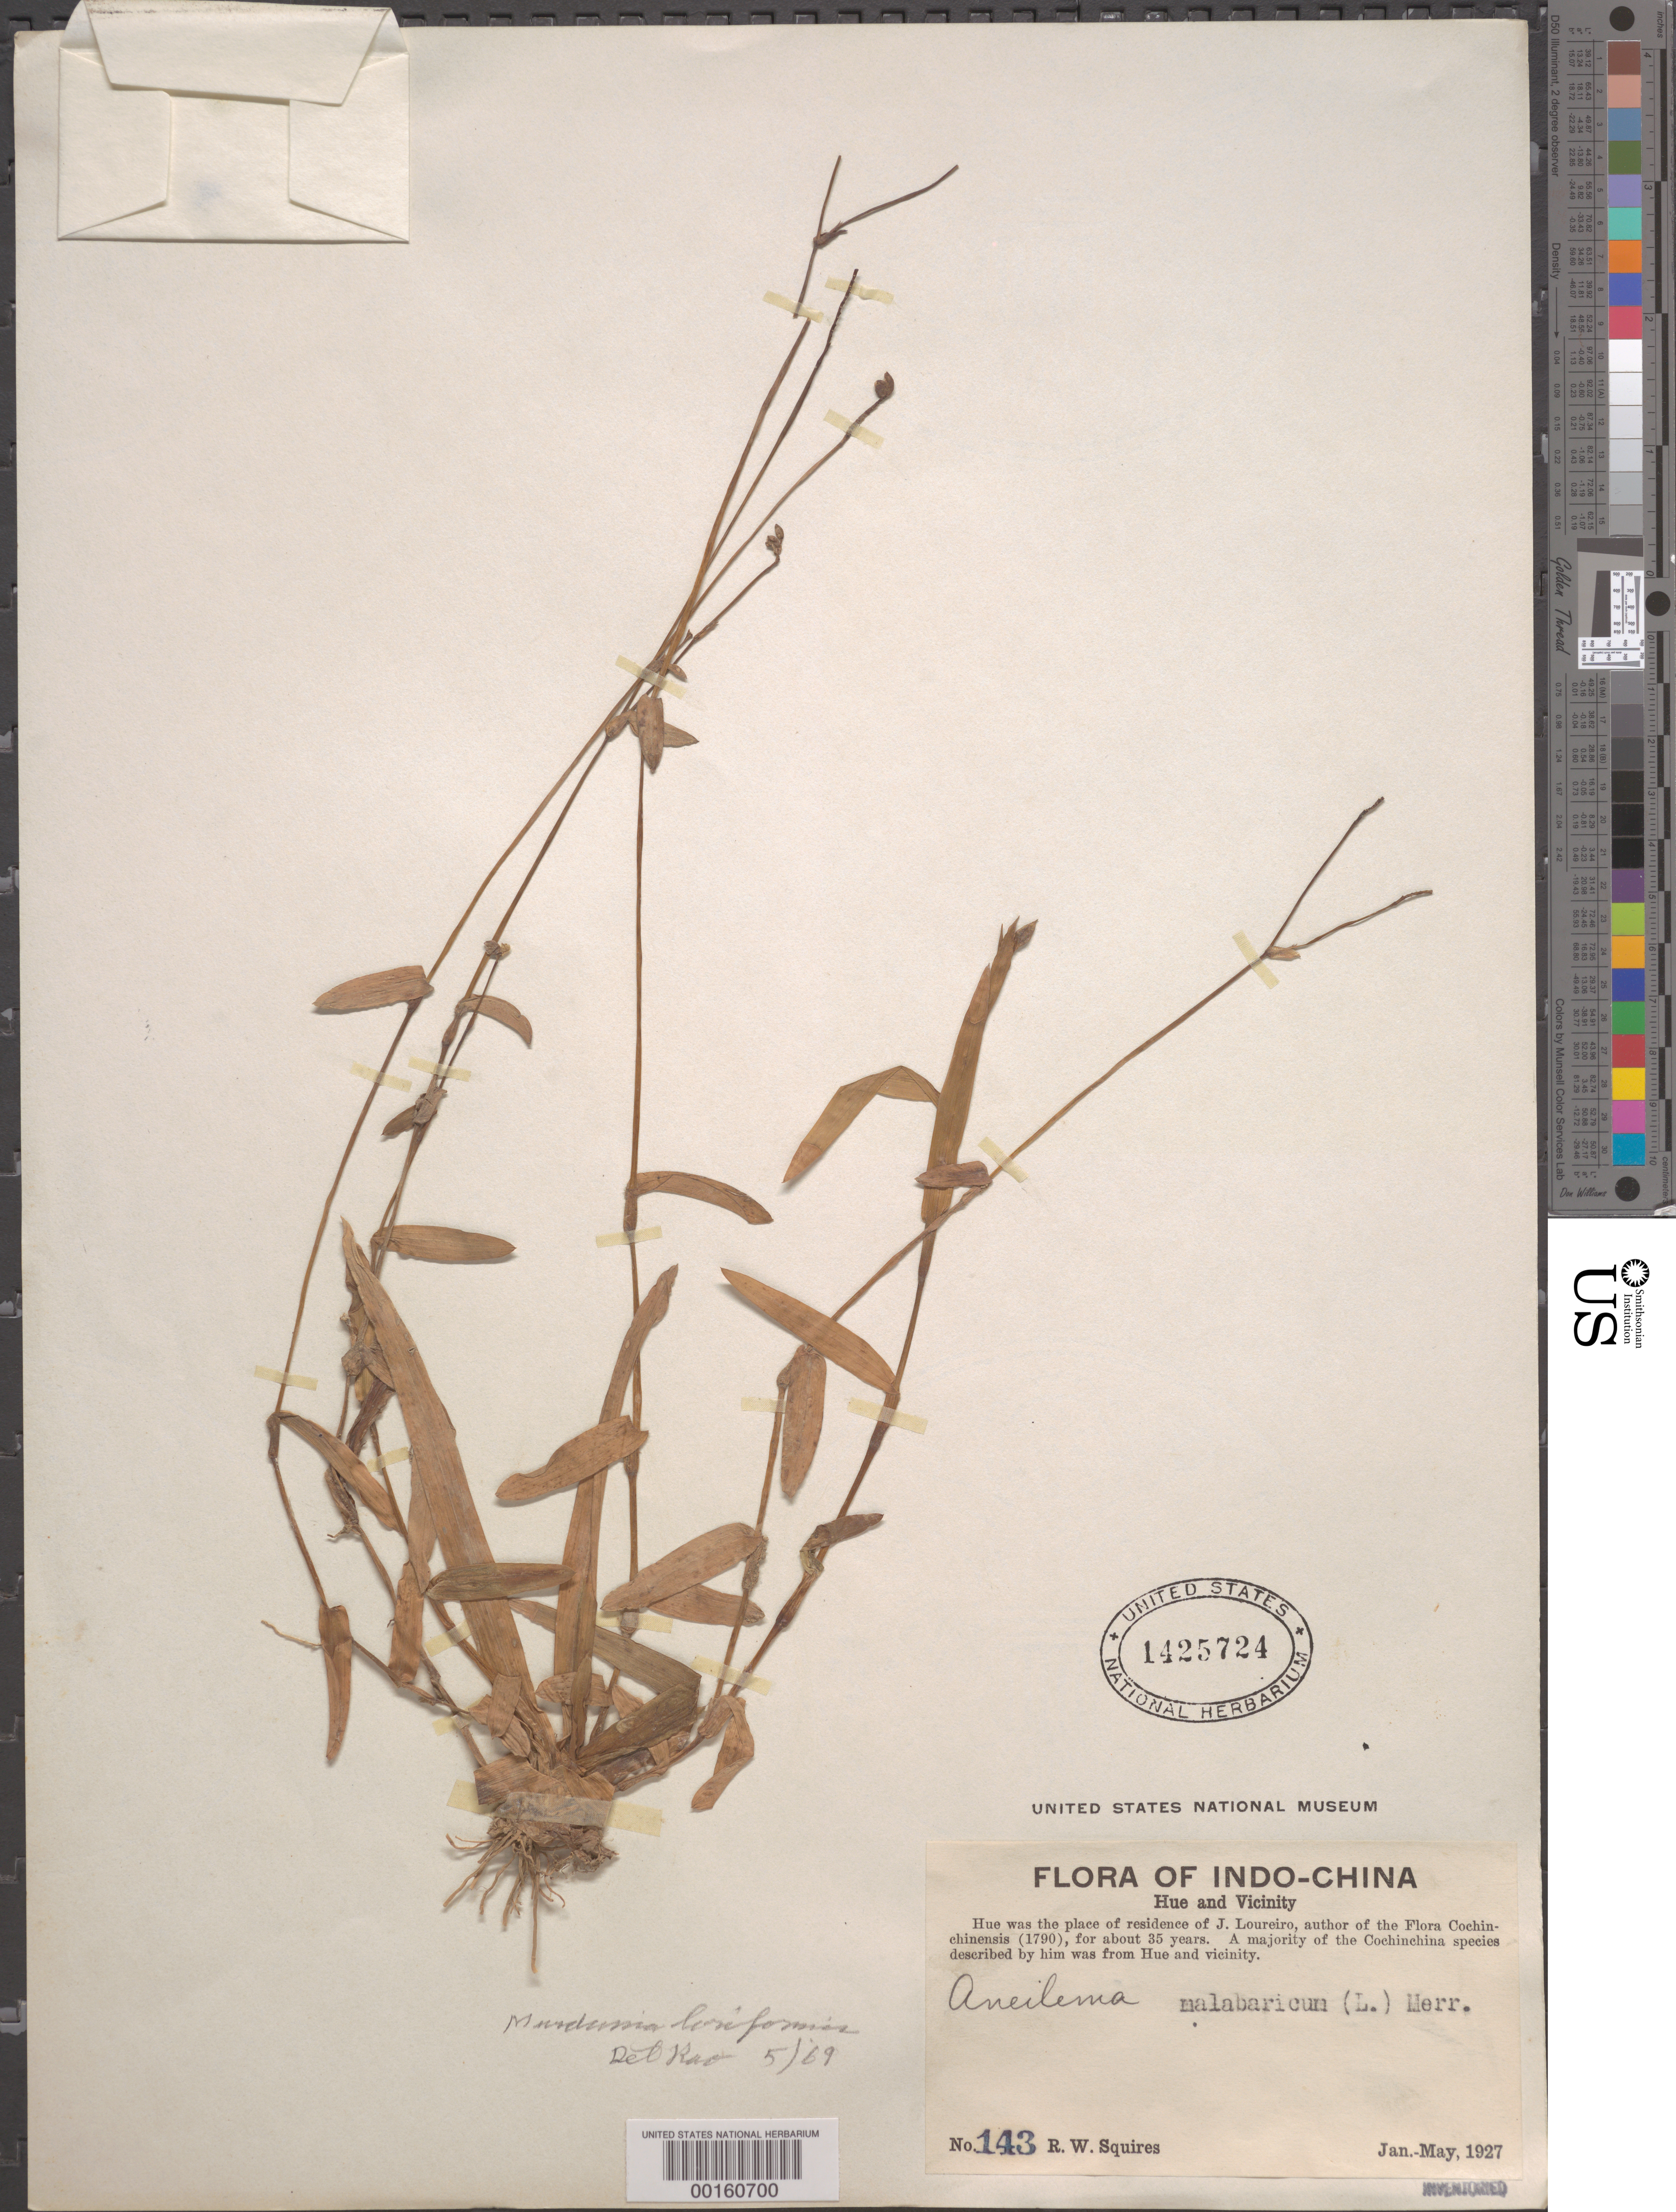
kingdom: Plantae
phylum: Tracheophyta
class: Liliopsida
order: Commelinales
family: Commelinaceae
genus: Murdannia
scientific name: Murdannia loriformis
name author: (Hassk.) R.S. Rao & Kammathy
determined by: Rao, R. S.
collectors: R. Squires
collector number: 143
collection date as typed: Jan 1927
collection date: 1927-01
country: Vietnam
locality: Hue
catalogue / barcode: US 1425724